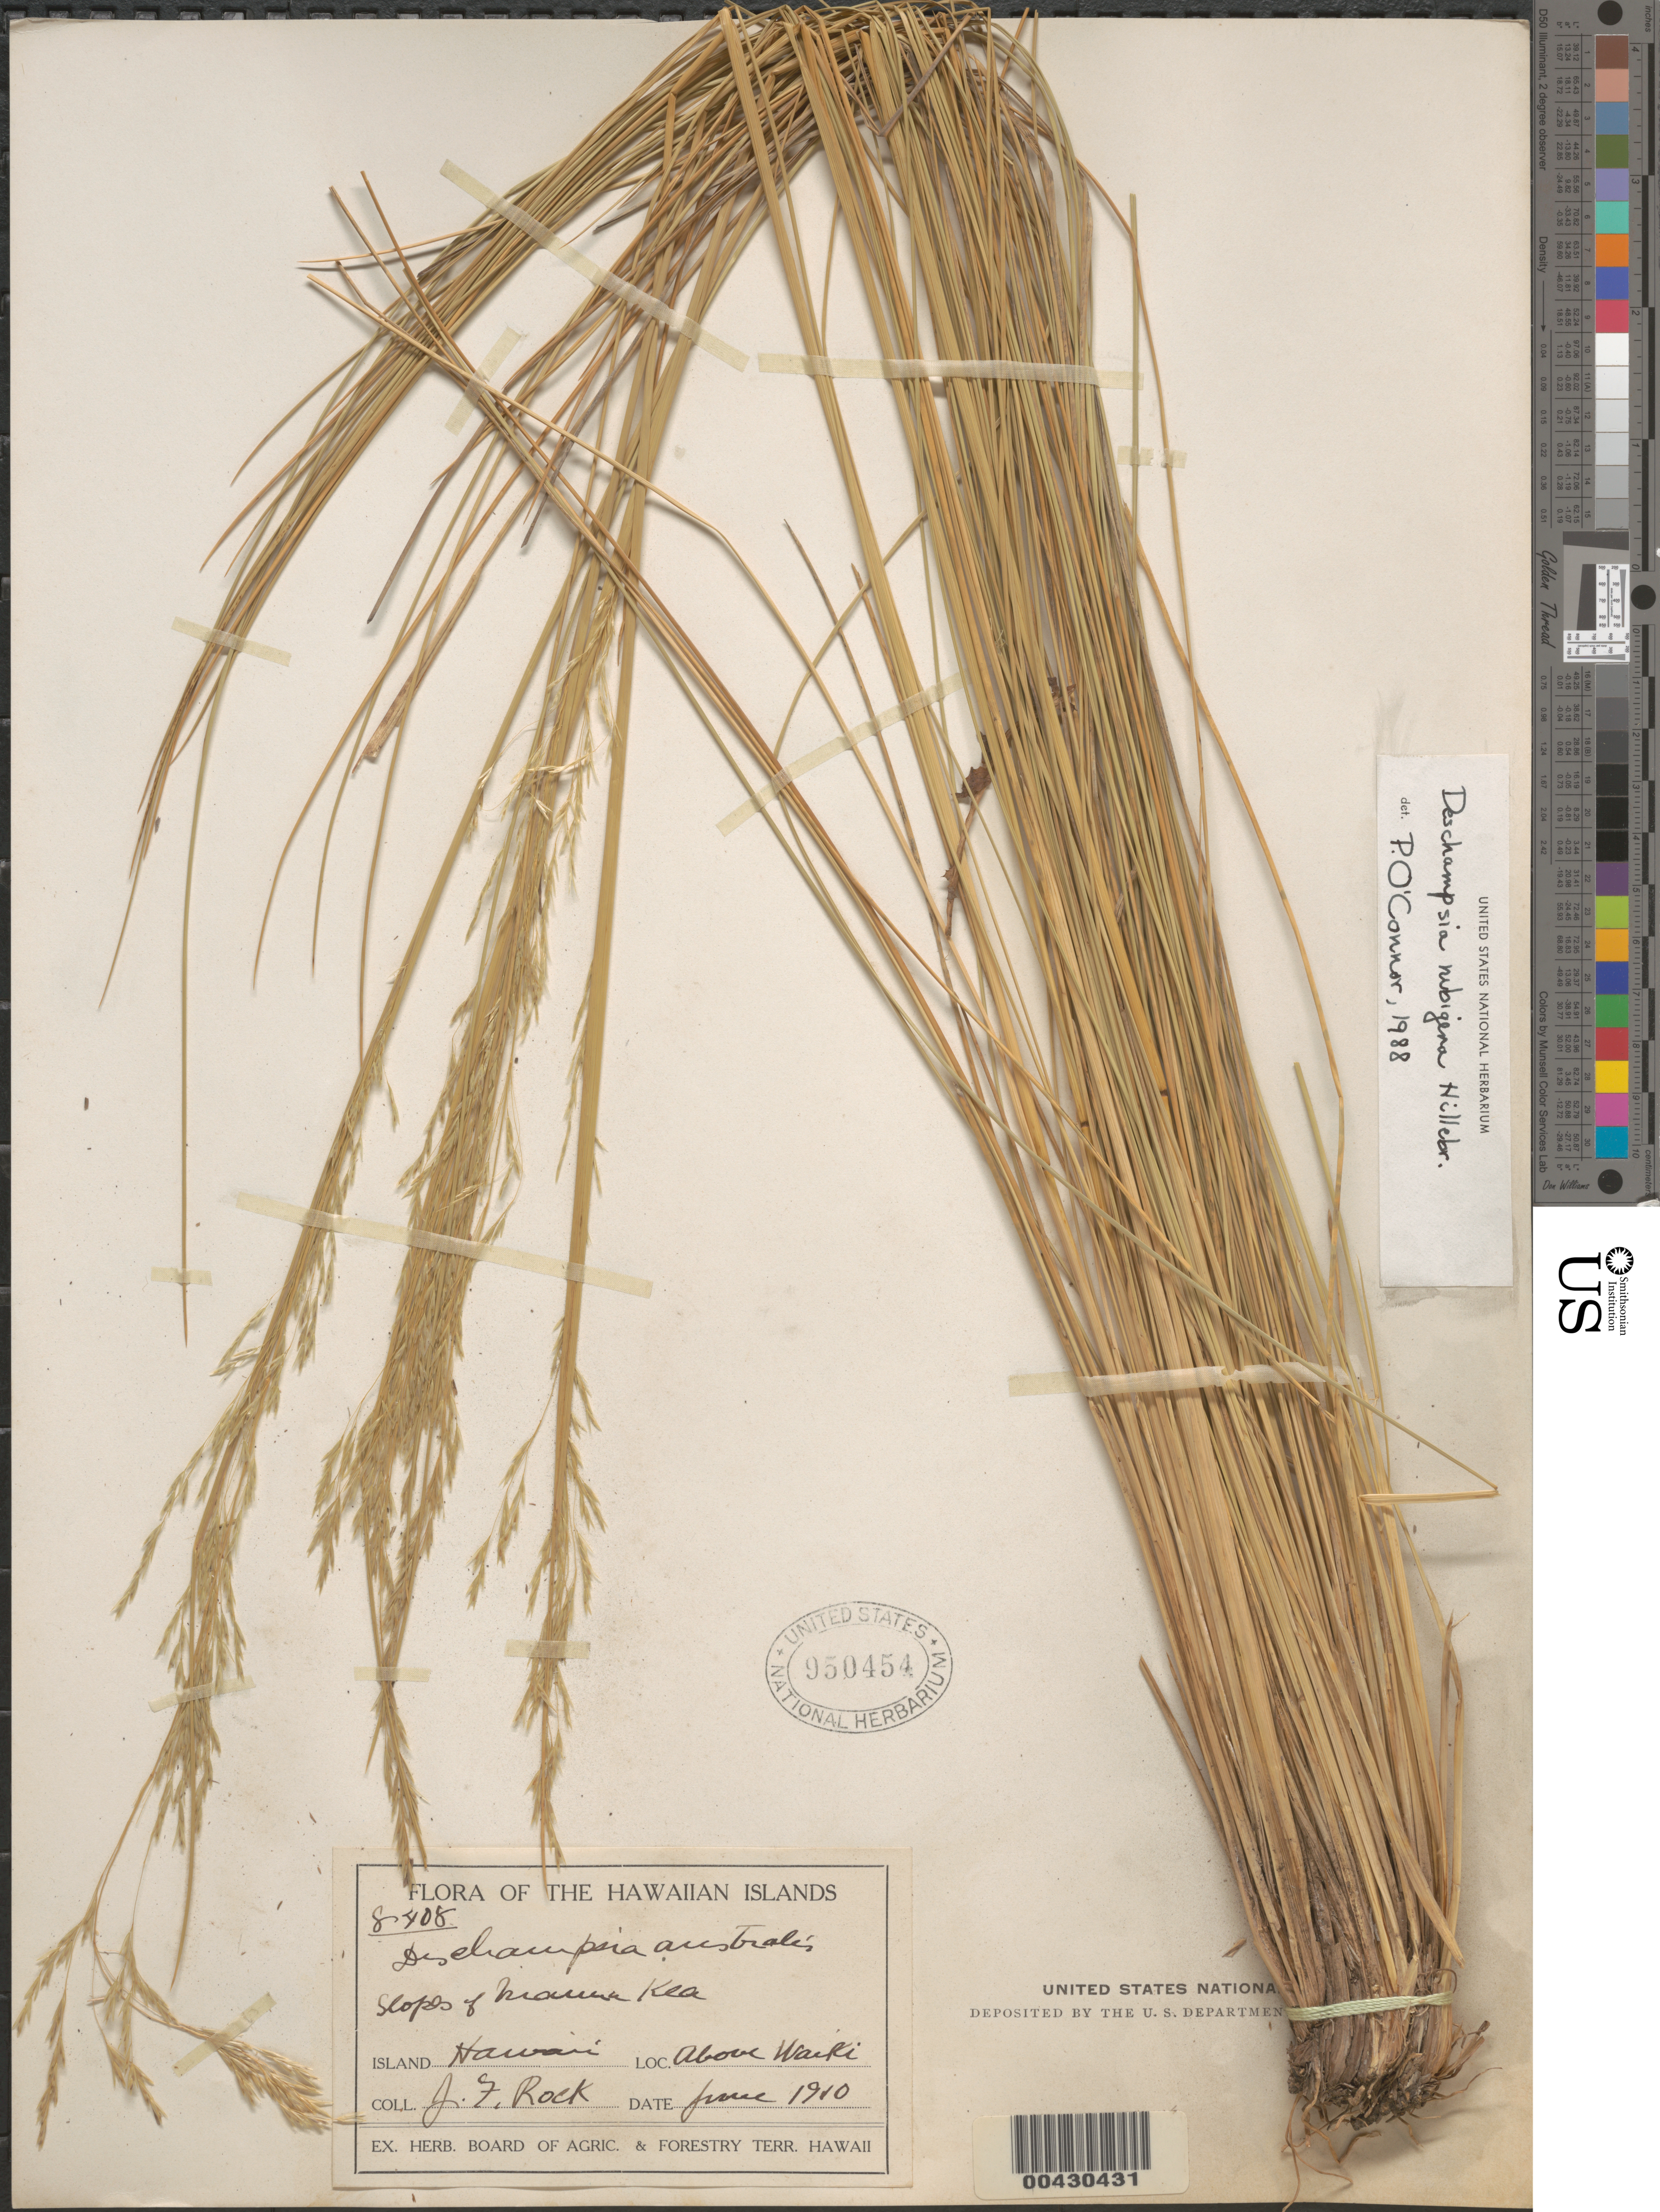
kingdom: Plantae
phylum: Tracheophyta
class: Liliopsida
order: Poales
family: Poaceae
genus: Deschampsia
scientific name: Deschampsia nubigena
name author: Hillebr.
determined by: O'Connor, P.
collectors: J. F. Rock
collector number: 8408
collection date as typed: Jun 1910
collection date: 1910-06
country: United States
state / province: Hawaii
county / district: Hawaii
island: Hawaii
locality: Slopes of Mauna Kea, above Waiki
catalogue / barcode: US 950454